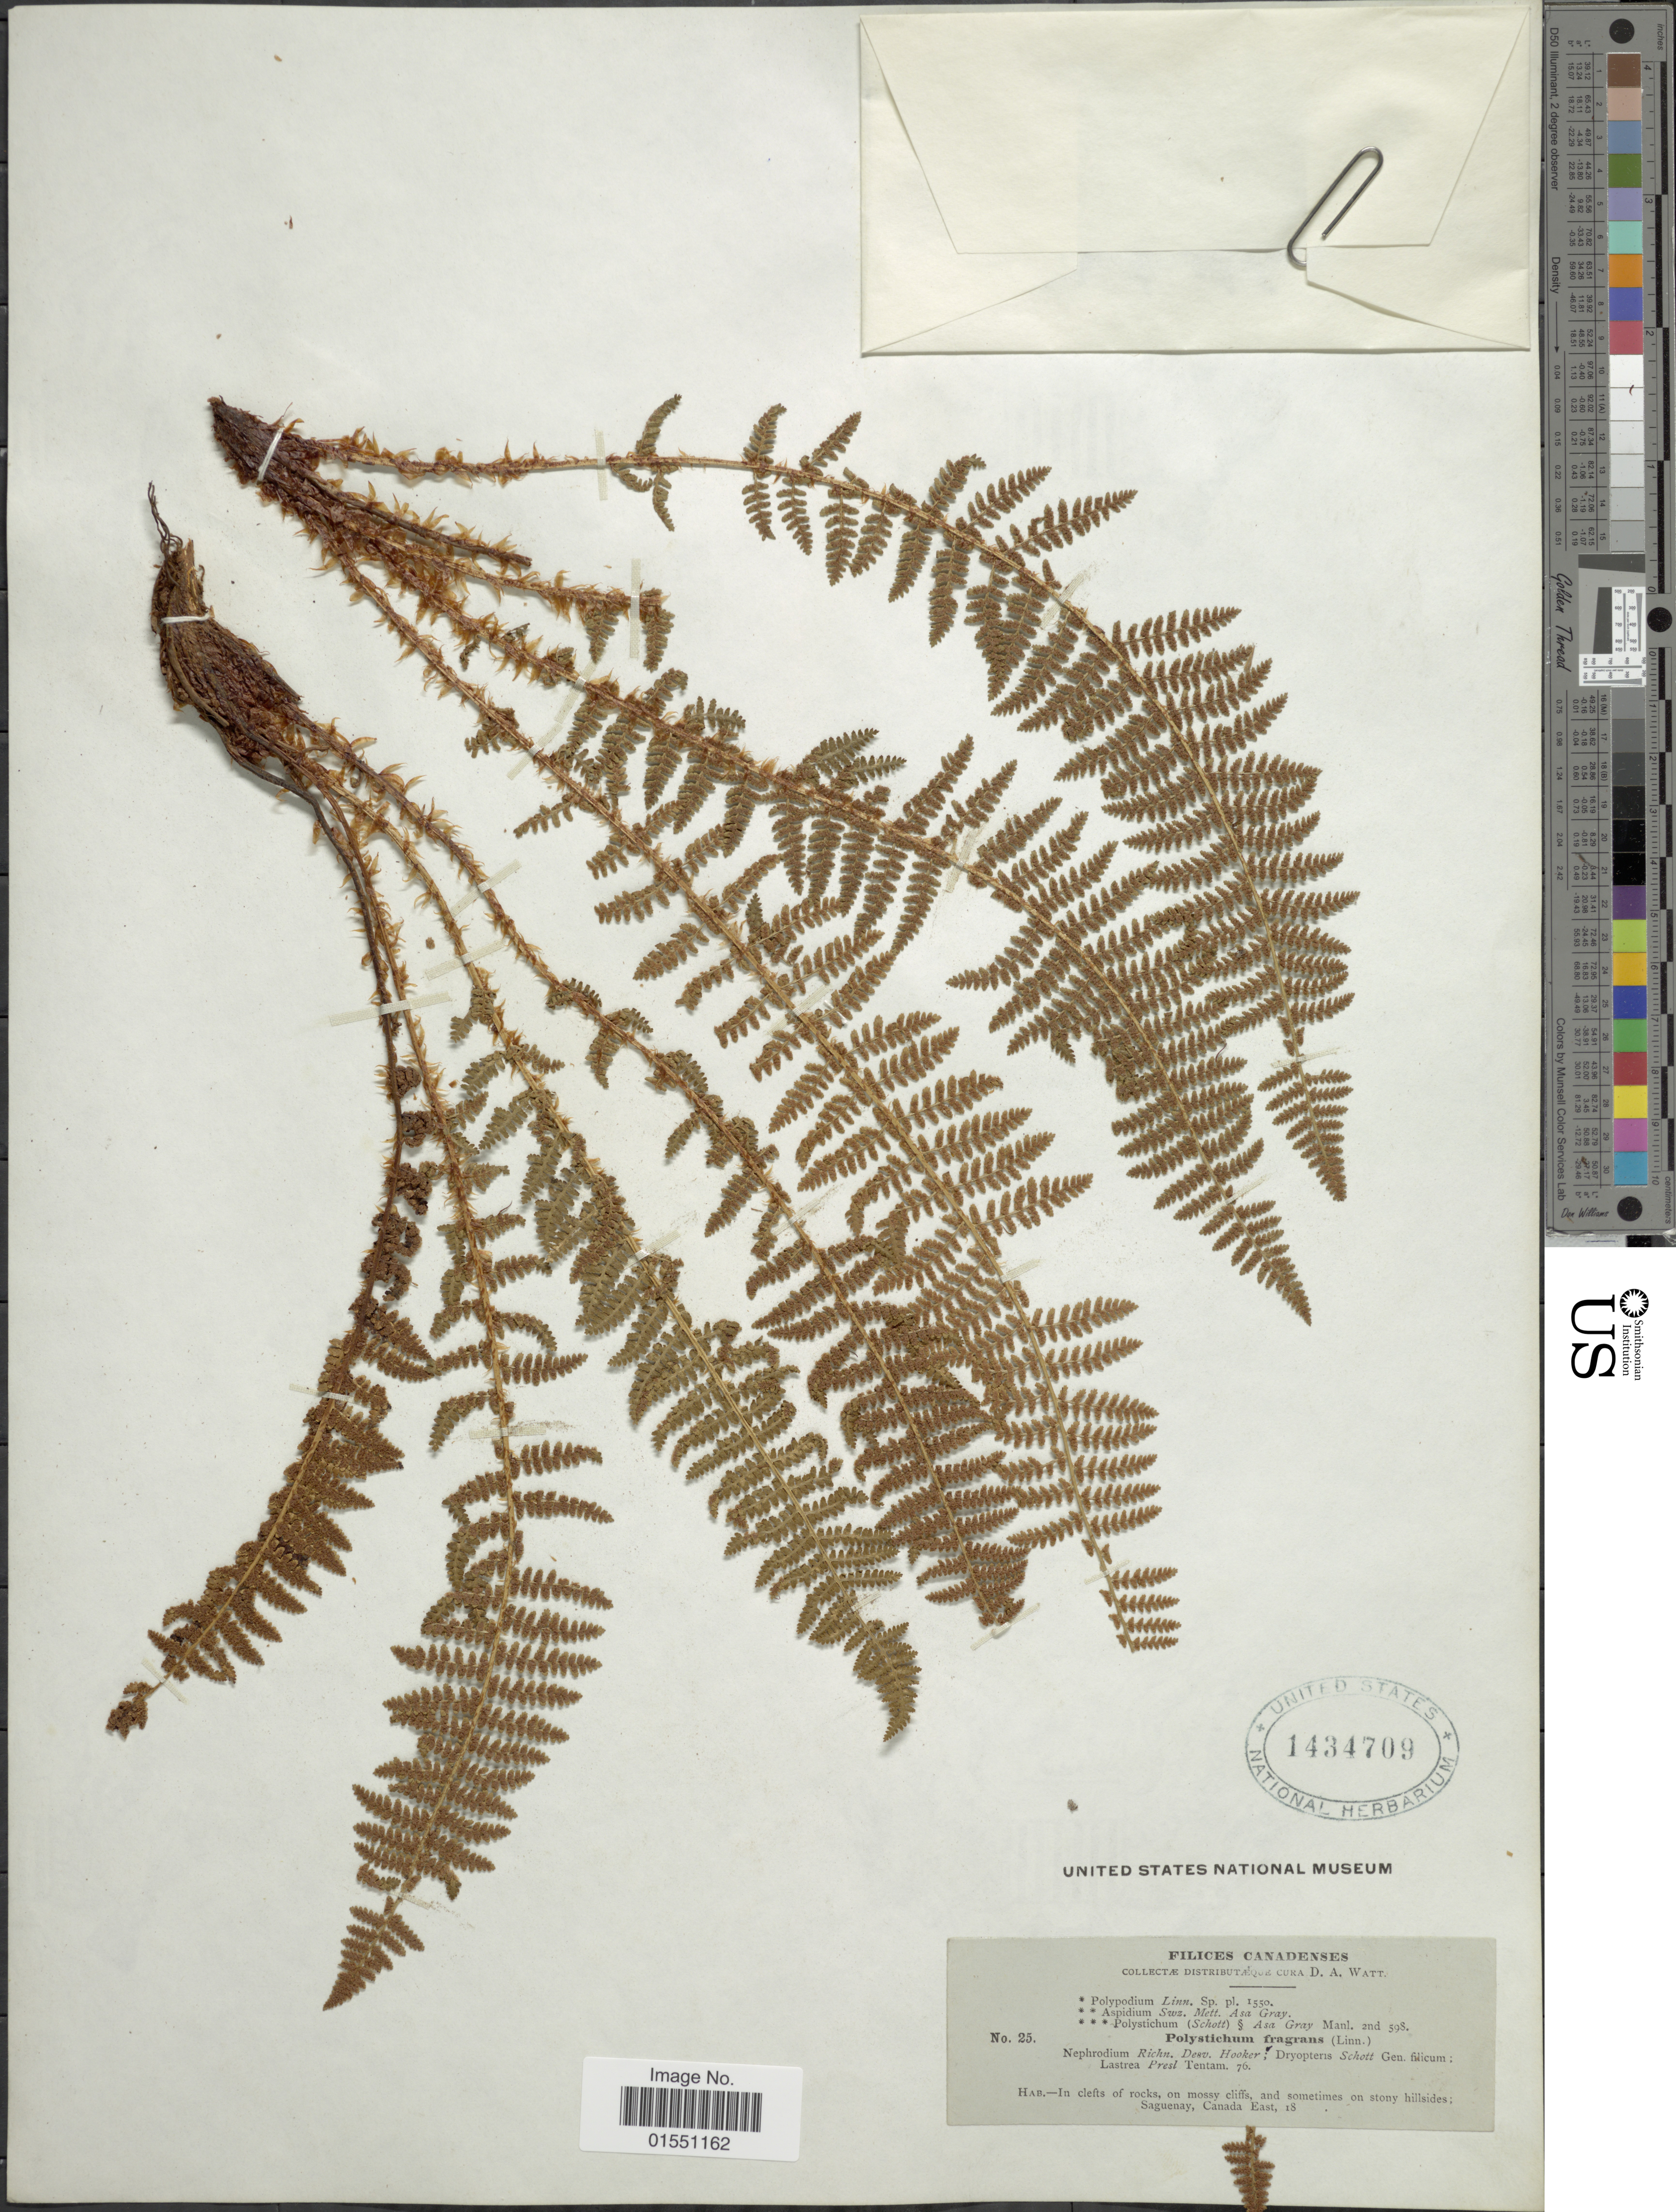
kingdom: Plantae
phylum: Tracheophyta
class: Polypodiopsida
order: Polypodiales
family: Dryopteridaceae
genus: Dryopteris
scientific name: Dryopteris fragrans var. hookeriana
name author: A. Prince ex Weath.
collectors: D. A. P. Watt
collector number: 25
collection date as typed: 18?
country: Canada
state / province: Quebec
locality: Saguenay, Canada East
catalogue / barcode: US 1434709